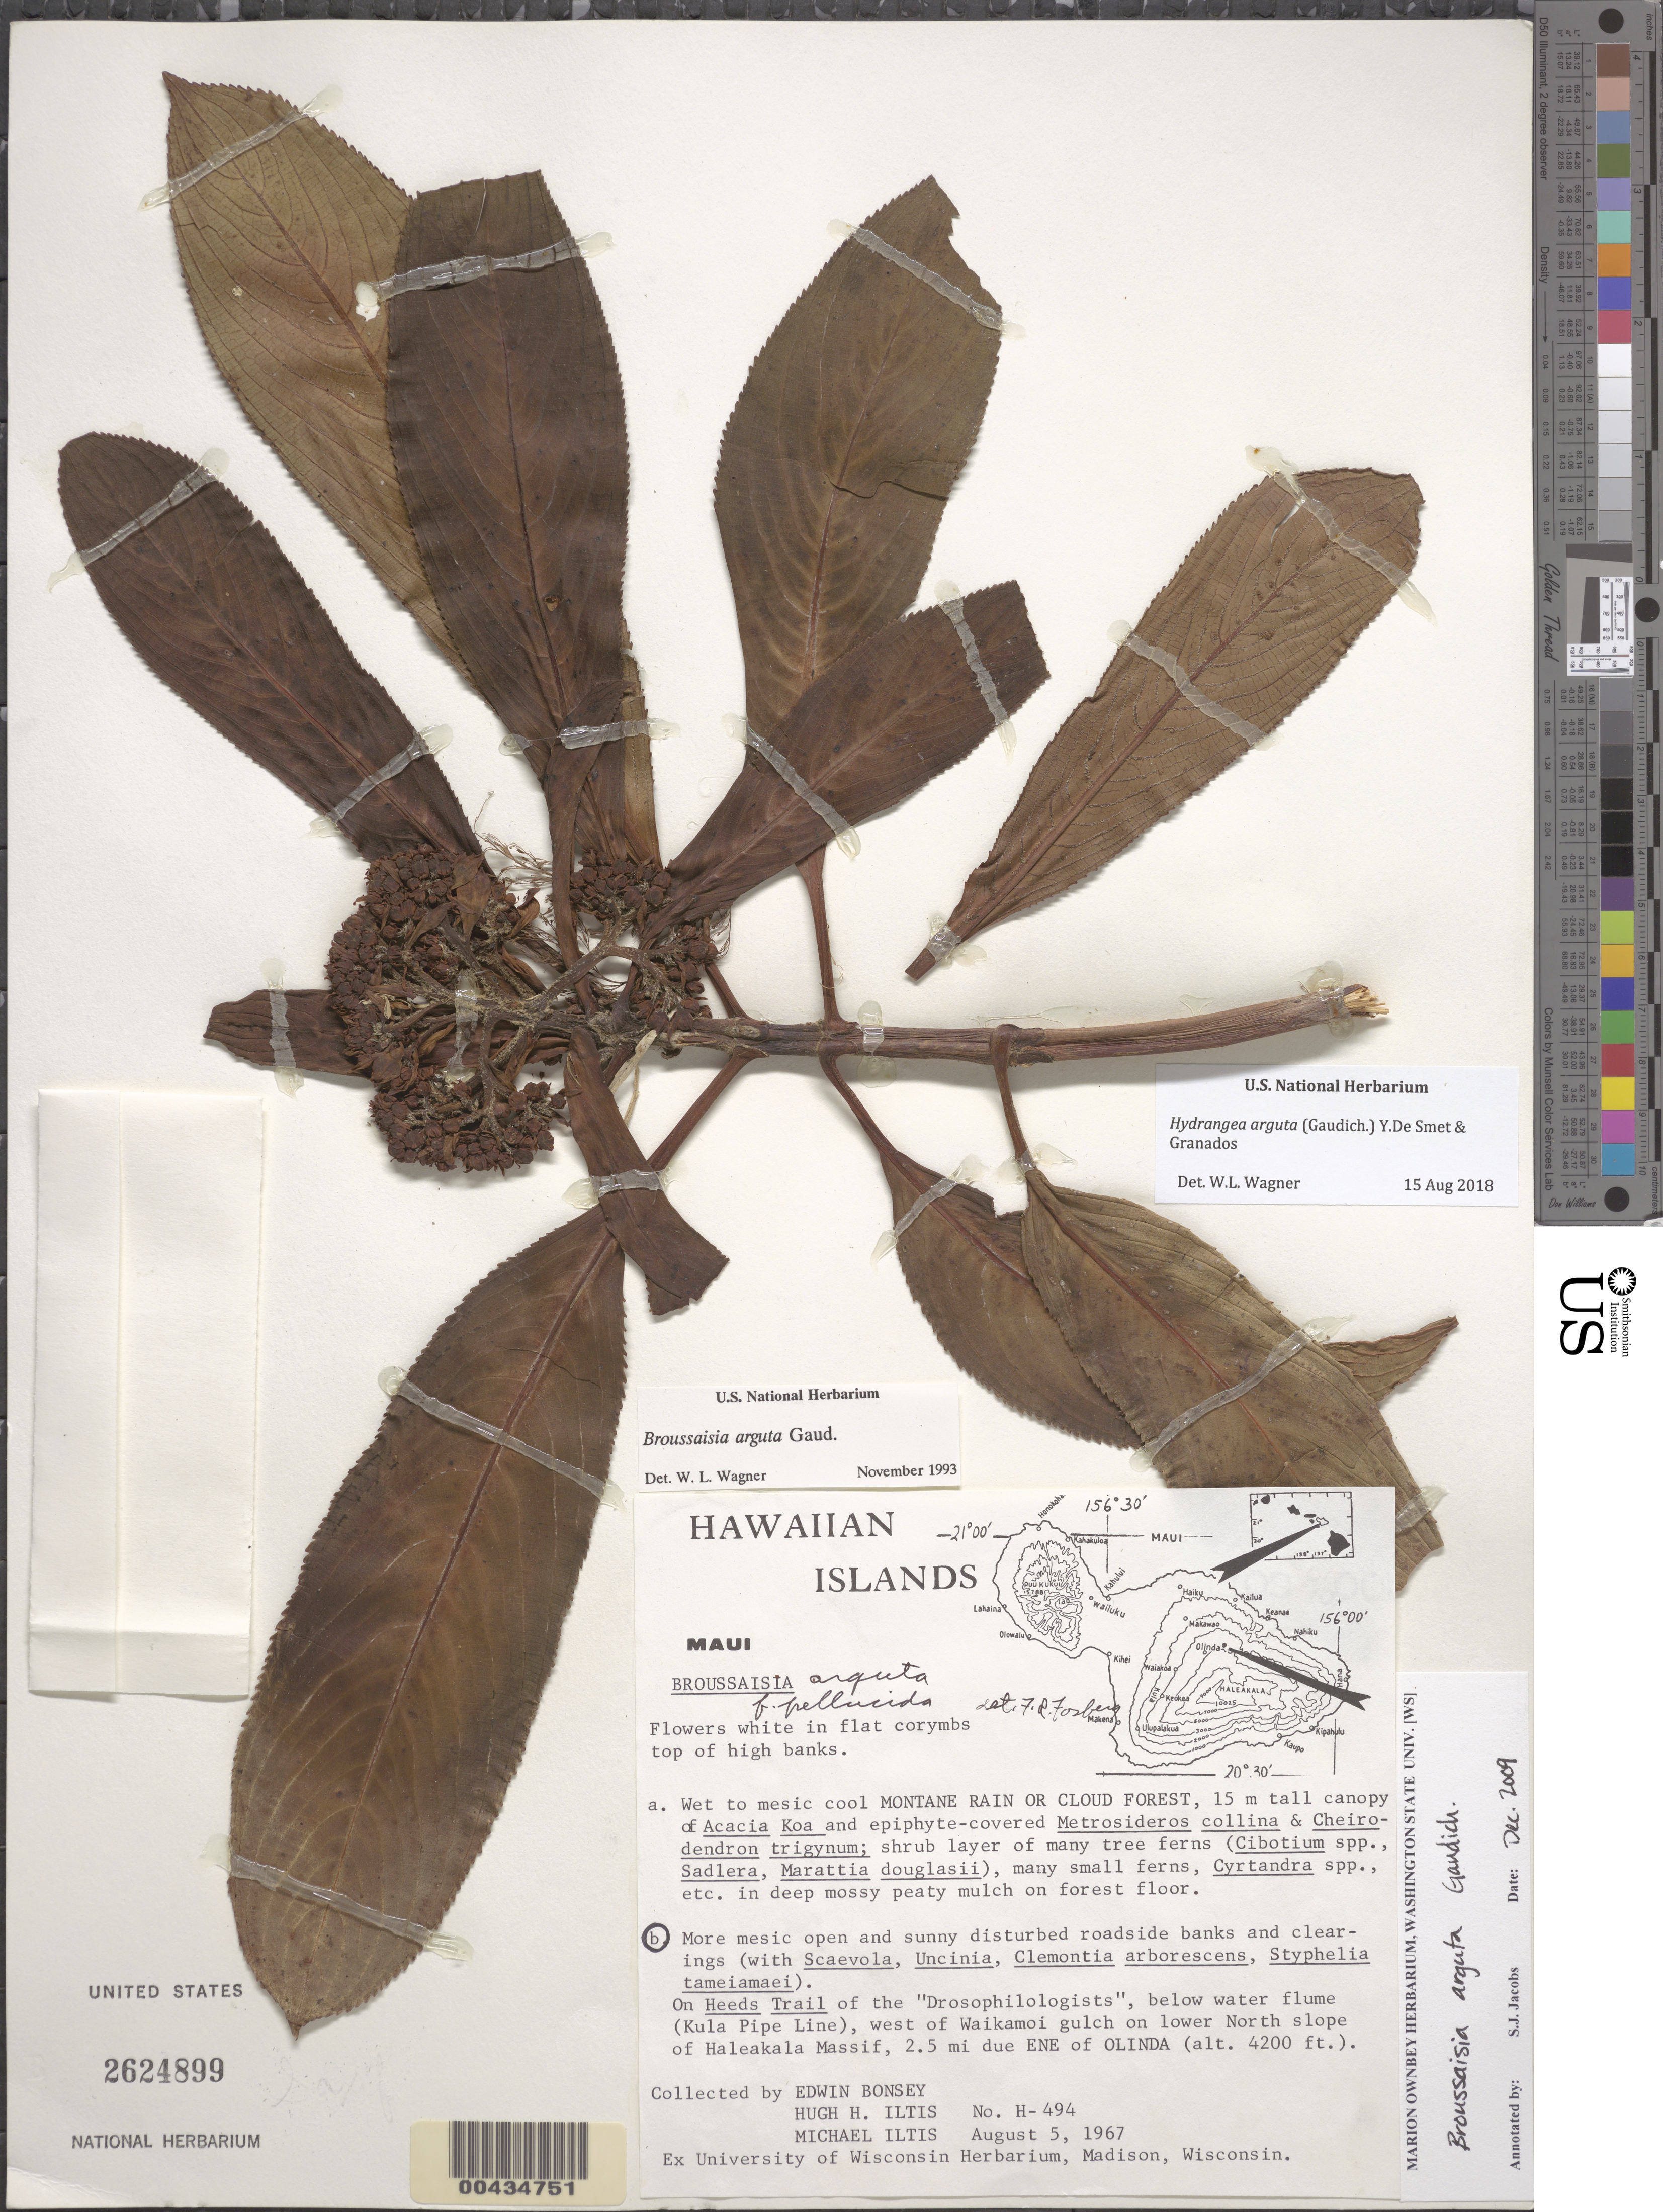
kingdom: Plantae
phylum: Tracheophyta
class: Magnoliopsida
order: Cornales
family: Hydrangeaceae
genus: Hydrangea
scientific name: Hydrangea arguta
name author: (Gaudich.) Y. De Smet & C. Granados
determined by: Wagner, W. L., (BOT), Smithsonian Institution - National Museum of Natural History (UNITED STATES)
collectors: E. Bonsey, H. H. Iltis & M. G. Iltis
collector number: H-494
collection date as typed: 5 Aug 1967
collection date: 1967-08-05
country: United States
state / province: Hawaii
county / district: Maui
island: Maui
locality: On Heeds Trail, below water flume (Kula Pipe Line), W of Waikamoi gulch on lower N slope of Haleakala, 2.5 mi ENE of Olinda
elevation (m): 1280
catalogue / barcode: US 2624899